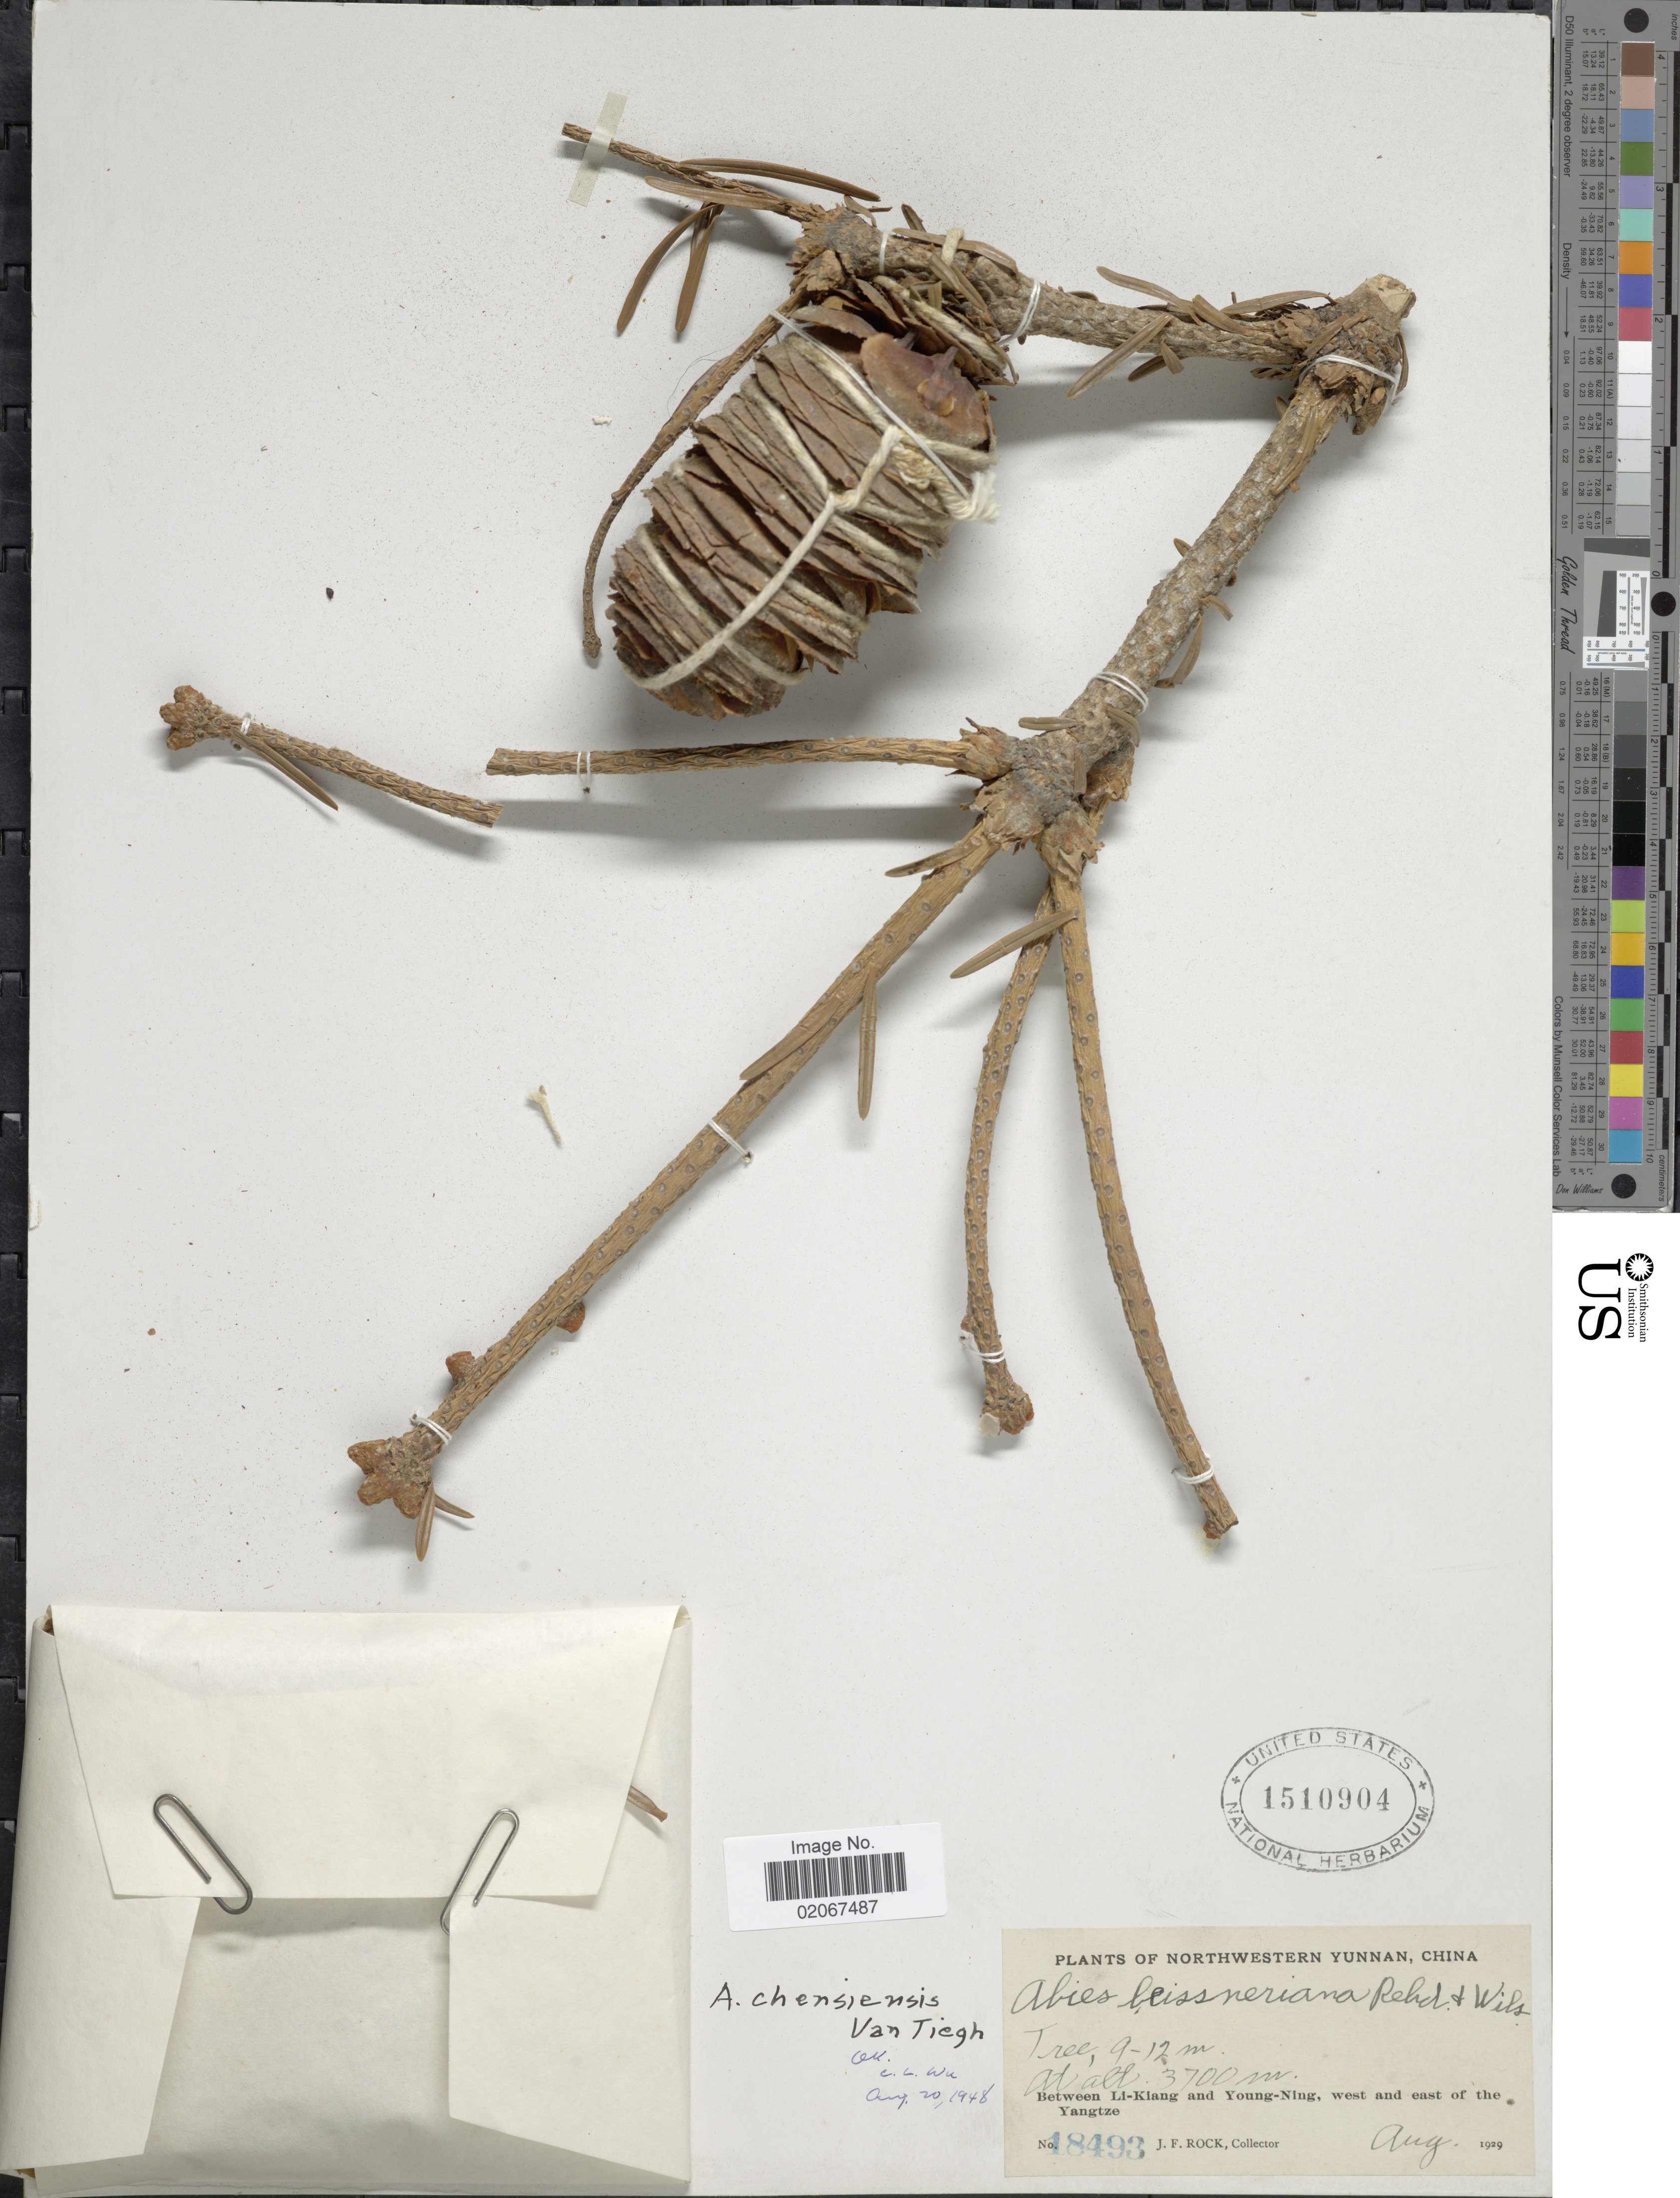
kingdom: Plantae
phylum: Tracheophyta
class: Pinopsida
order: Pinales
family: Pinaceae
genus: Abies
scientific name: Abies chensiensis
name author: Tiegh.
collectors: J. Rock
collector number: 18493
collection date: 1929-08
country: China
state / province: Yunnan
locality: Northwestern Yunnan, China. Between Li-Kiang and Young-Ning, west and east of the Yangtze.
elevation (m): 3700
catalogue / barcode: US 1510904